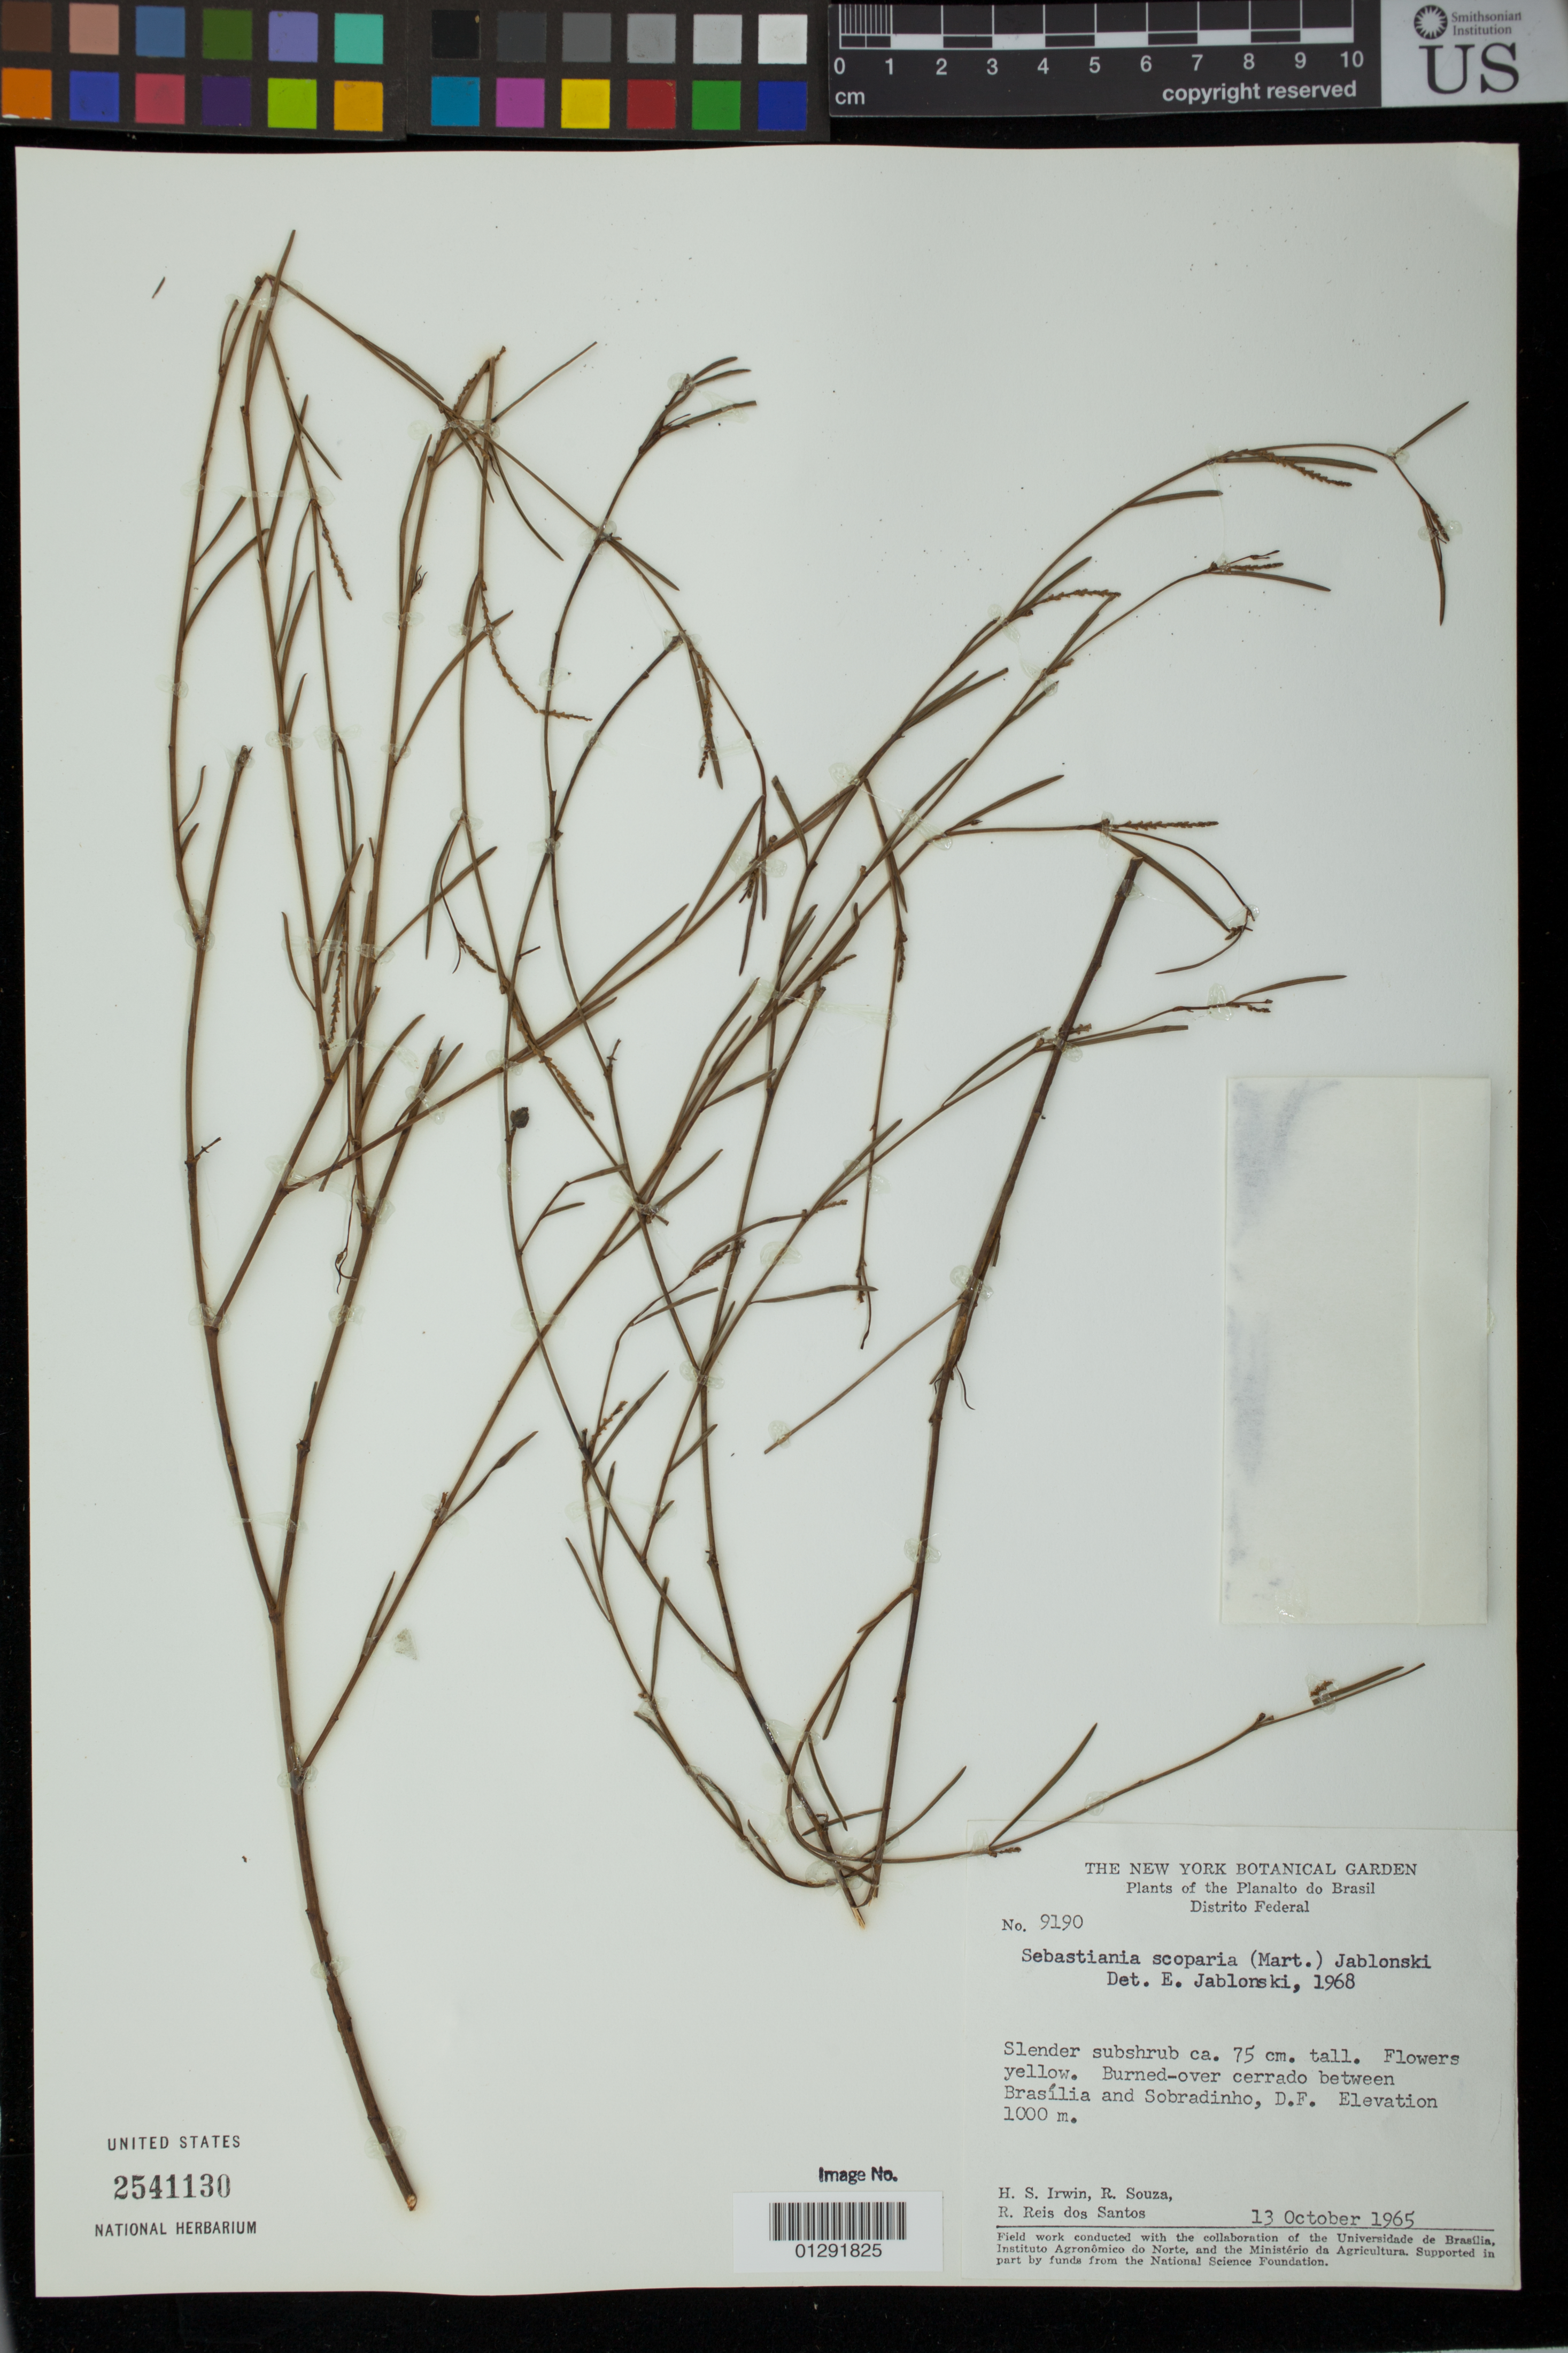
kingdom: Plantae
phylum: Tracheophyta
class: Magnoliopsida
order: Malpighiales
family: Euphorbiaceae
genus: Sebastiania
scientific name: Sebastiania scoparia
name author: (Mart.) Jablonski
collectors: H. Irwin, R. Souza & R. Reis dos Santos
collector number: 9190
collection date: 1965-10-13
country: Brazil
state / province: Distrito Federal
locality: Between Brasilia and Sobradinho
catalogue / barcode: US 2541130